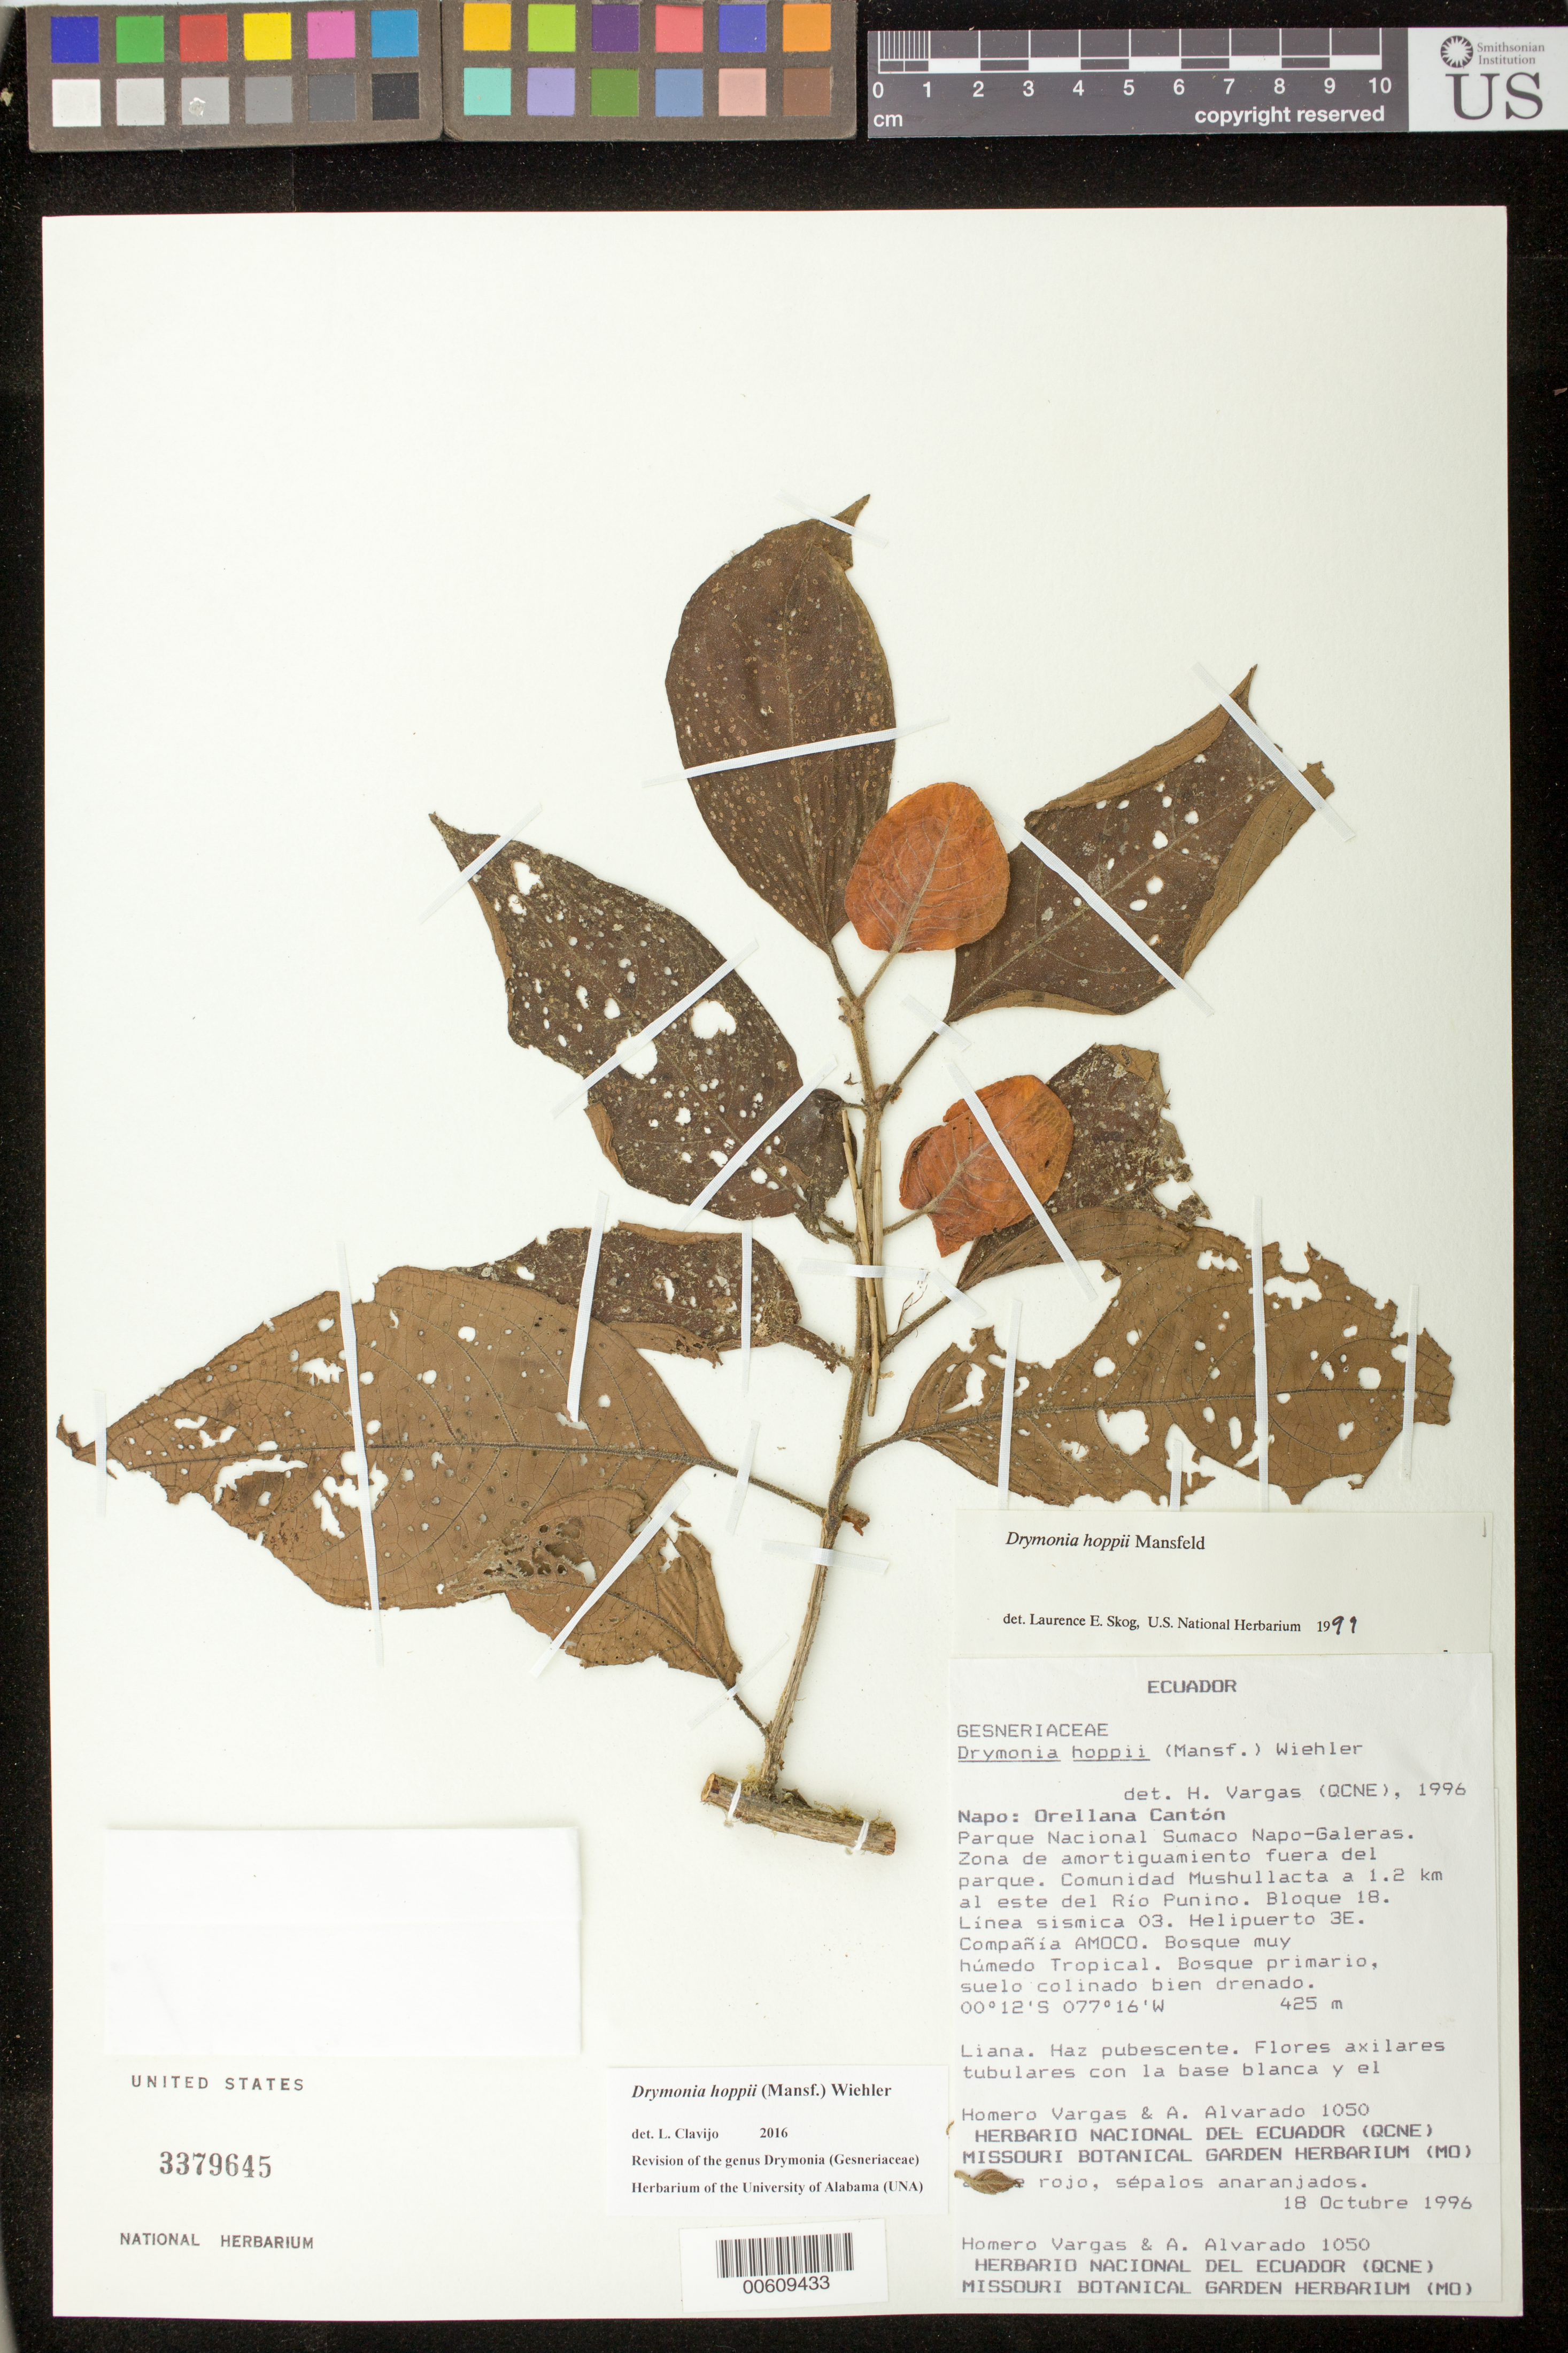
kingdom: Plantae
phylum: Tracheophyta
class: Magnoliopsida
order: Lamiales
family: Gesneriaceae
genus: Drymonia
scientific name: Drymonia hoppii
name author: (Mansf.) Wiehler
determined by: Skog, Laurence E.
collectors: H. Vargas & A. Alvarado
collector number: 1050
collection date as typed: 18 Oct 1996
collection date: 1996-10-18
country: Ecuador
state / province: Napo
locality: Orellana Cantón; Parque Nacional Sumaco Napo-Galeras, zona de amortiguamiento fuera del parque, comunidad Mushullacta a 1.2 km al E del Río Punino, Blque 18, línea sismica 03, Helipuerto 3E, Compañia AMOCO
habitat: Bosque primario, suelo colinado bien drenado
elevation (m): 425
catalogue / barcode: US 3379645